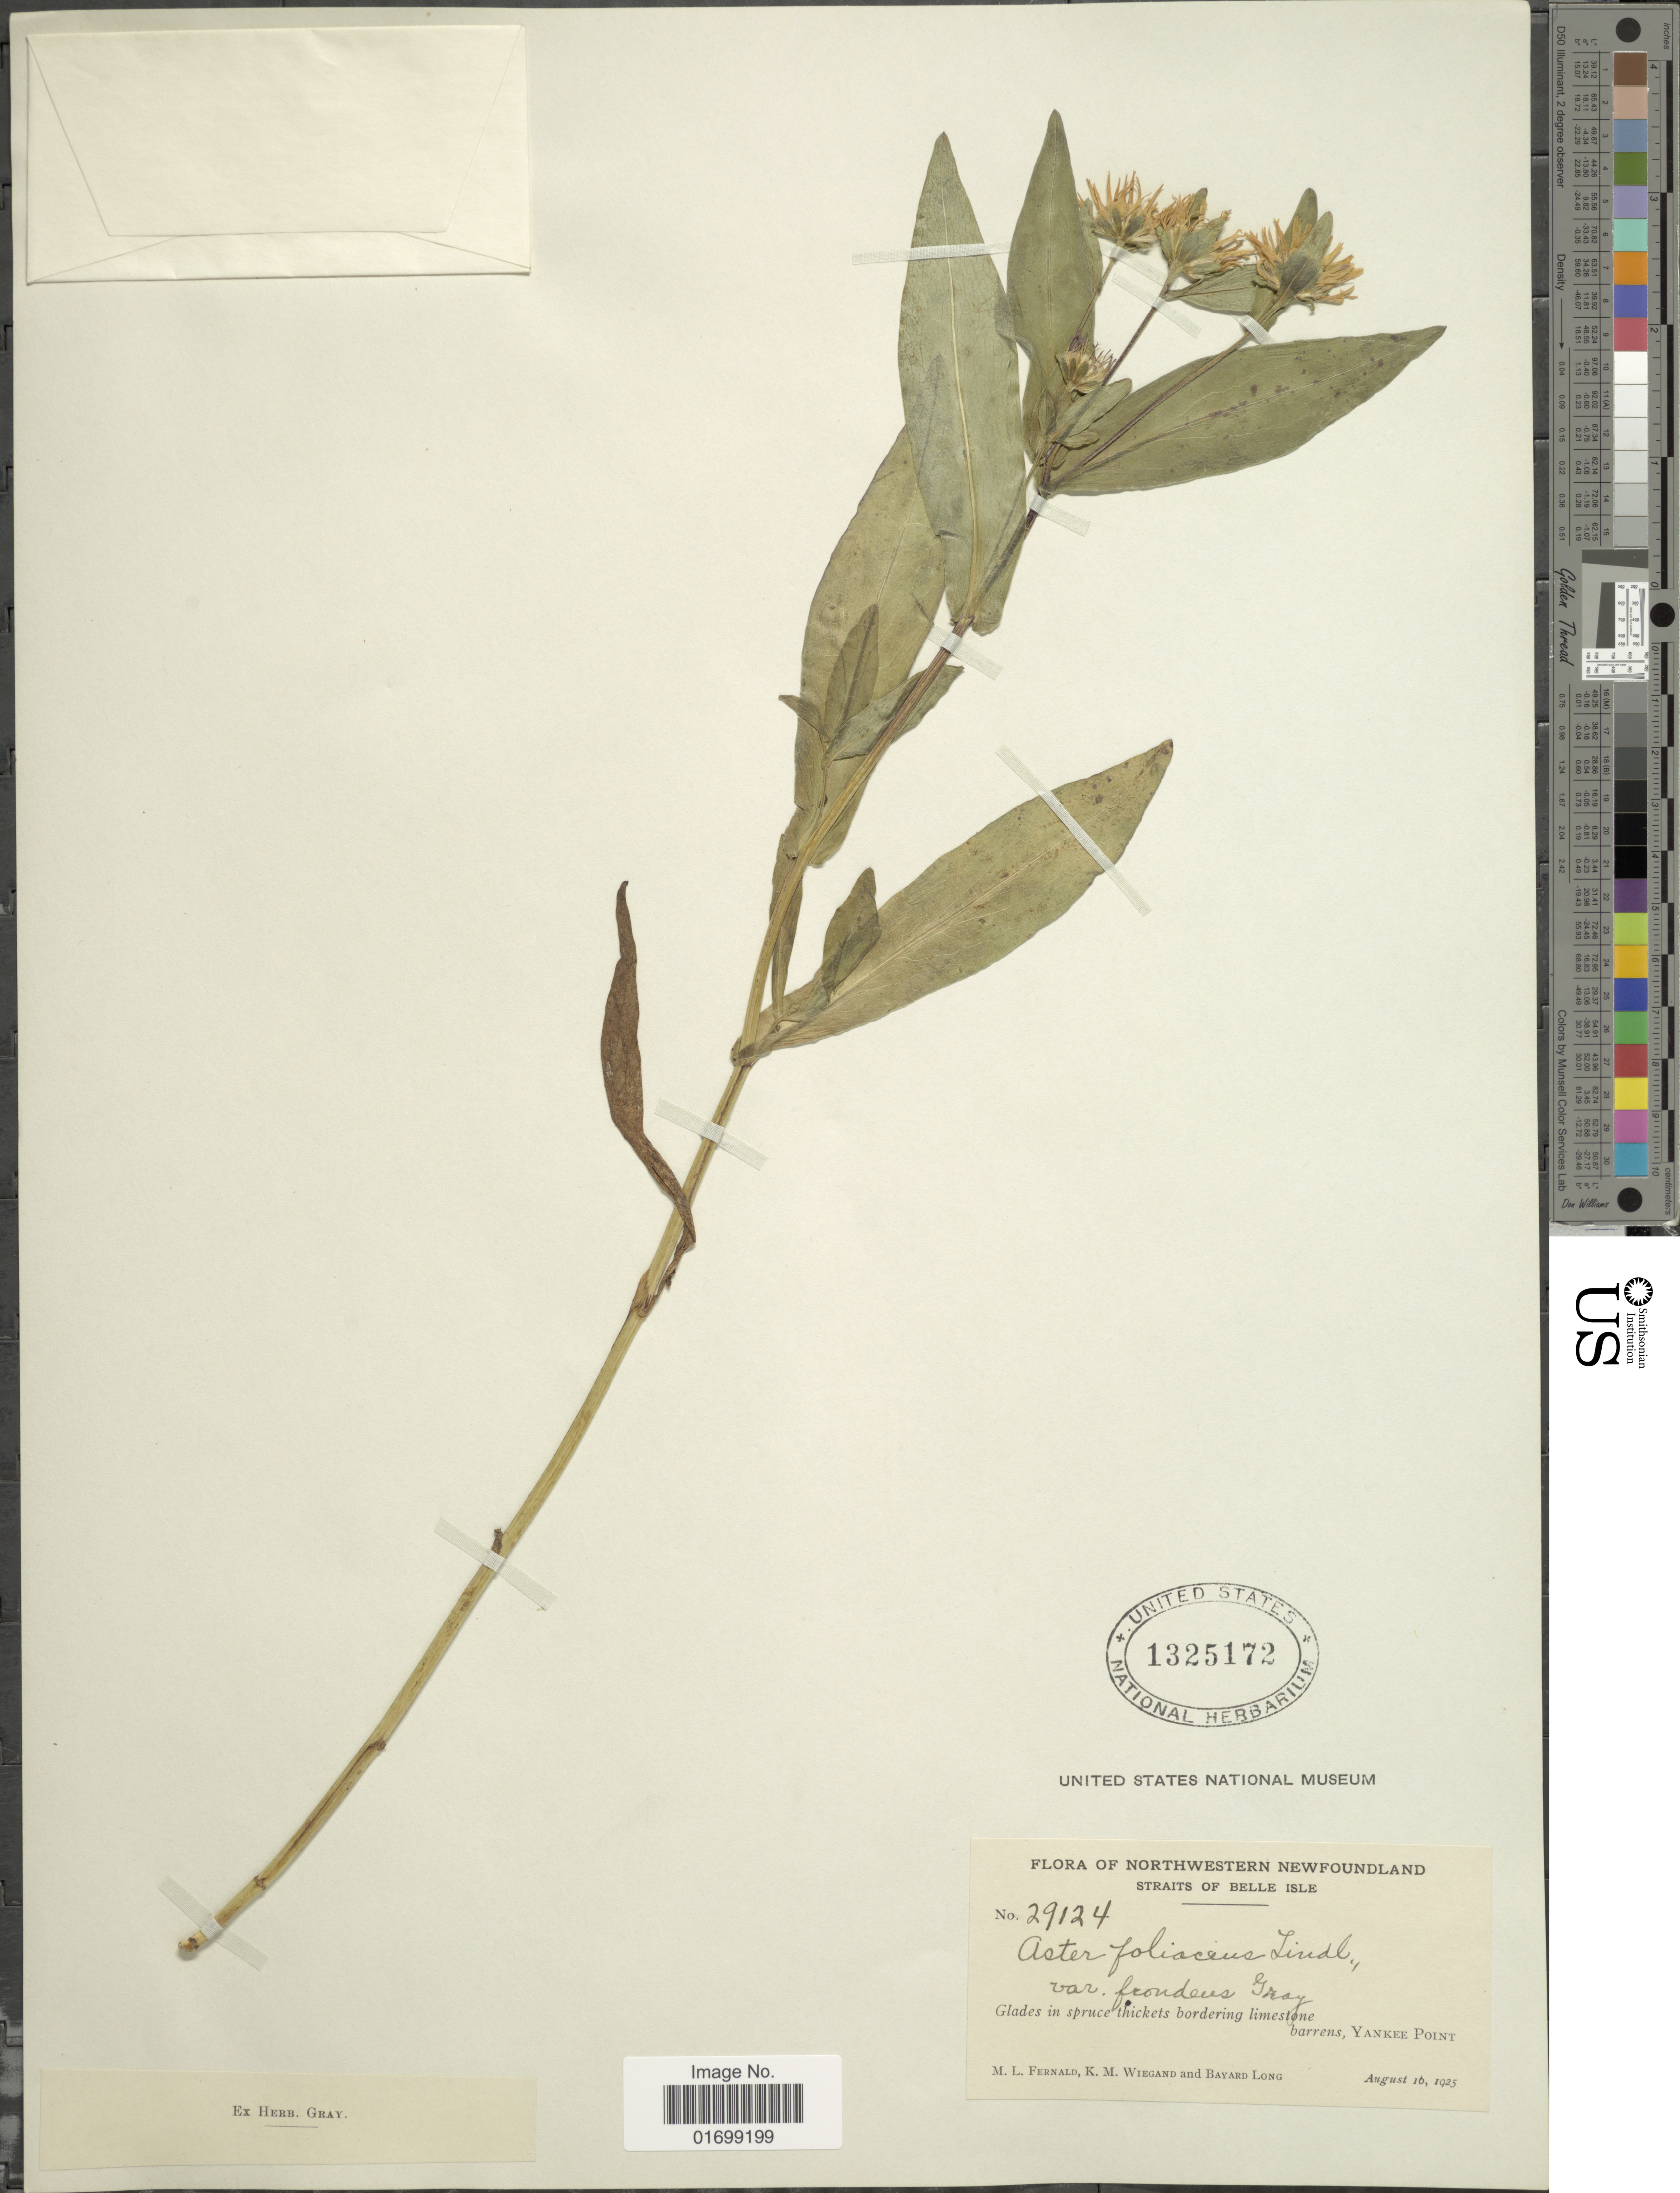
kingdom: Plantae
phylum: Tracheophyta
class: Magnoliopsida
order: Asterales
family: Asteraceae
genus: Symphyotrichum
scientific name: Symphyotrichum foliaceum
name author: (Lindl. ex DC.) G.L. Nesom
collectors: M. L. Fernald, K. M. Wiegand & B. H. Long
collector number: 29124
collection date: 1925-08-16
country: Canada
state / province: Newfoundland and Labrador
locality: Northwestern Newfoundland, straits of Belle Isle, Glades in spruce thickets bordering limestone barrens, Yankee Point.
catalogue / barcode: US 1325172